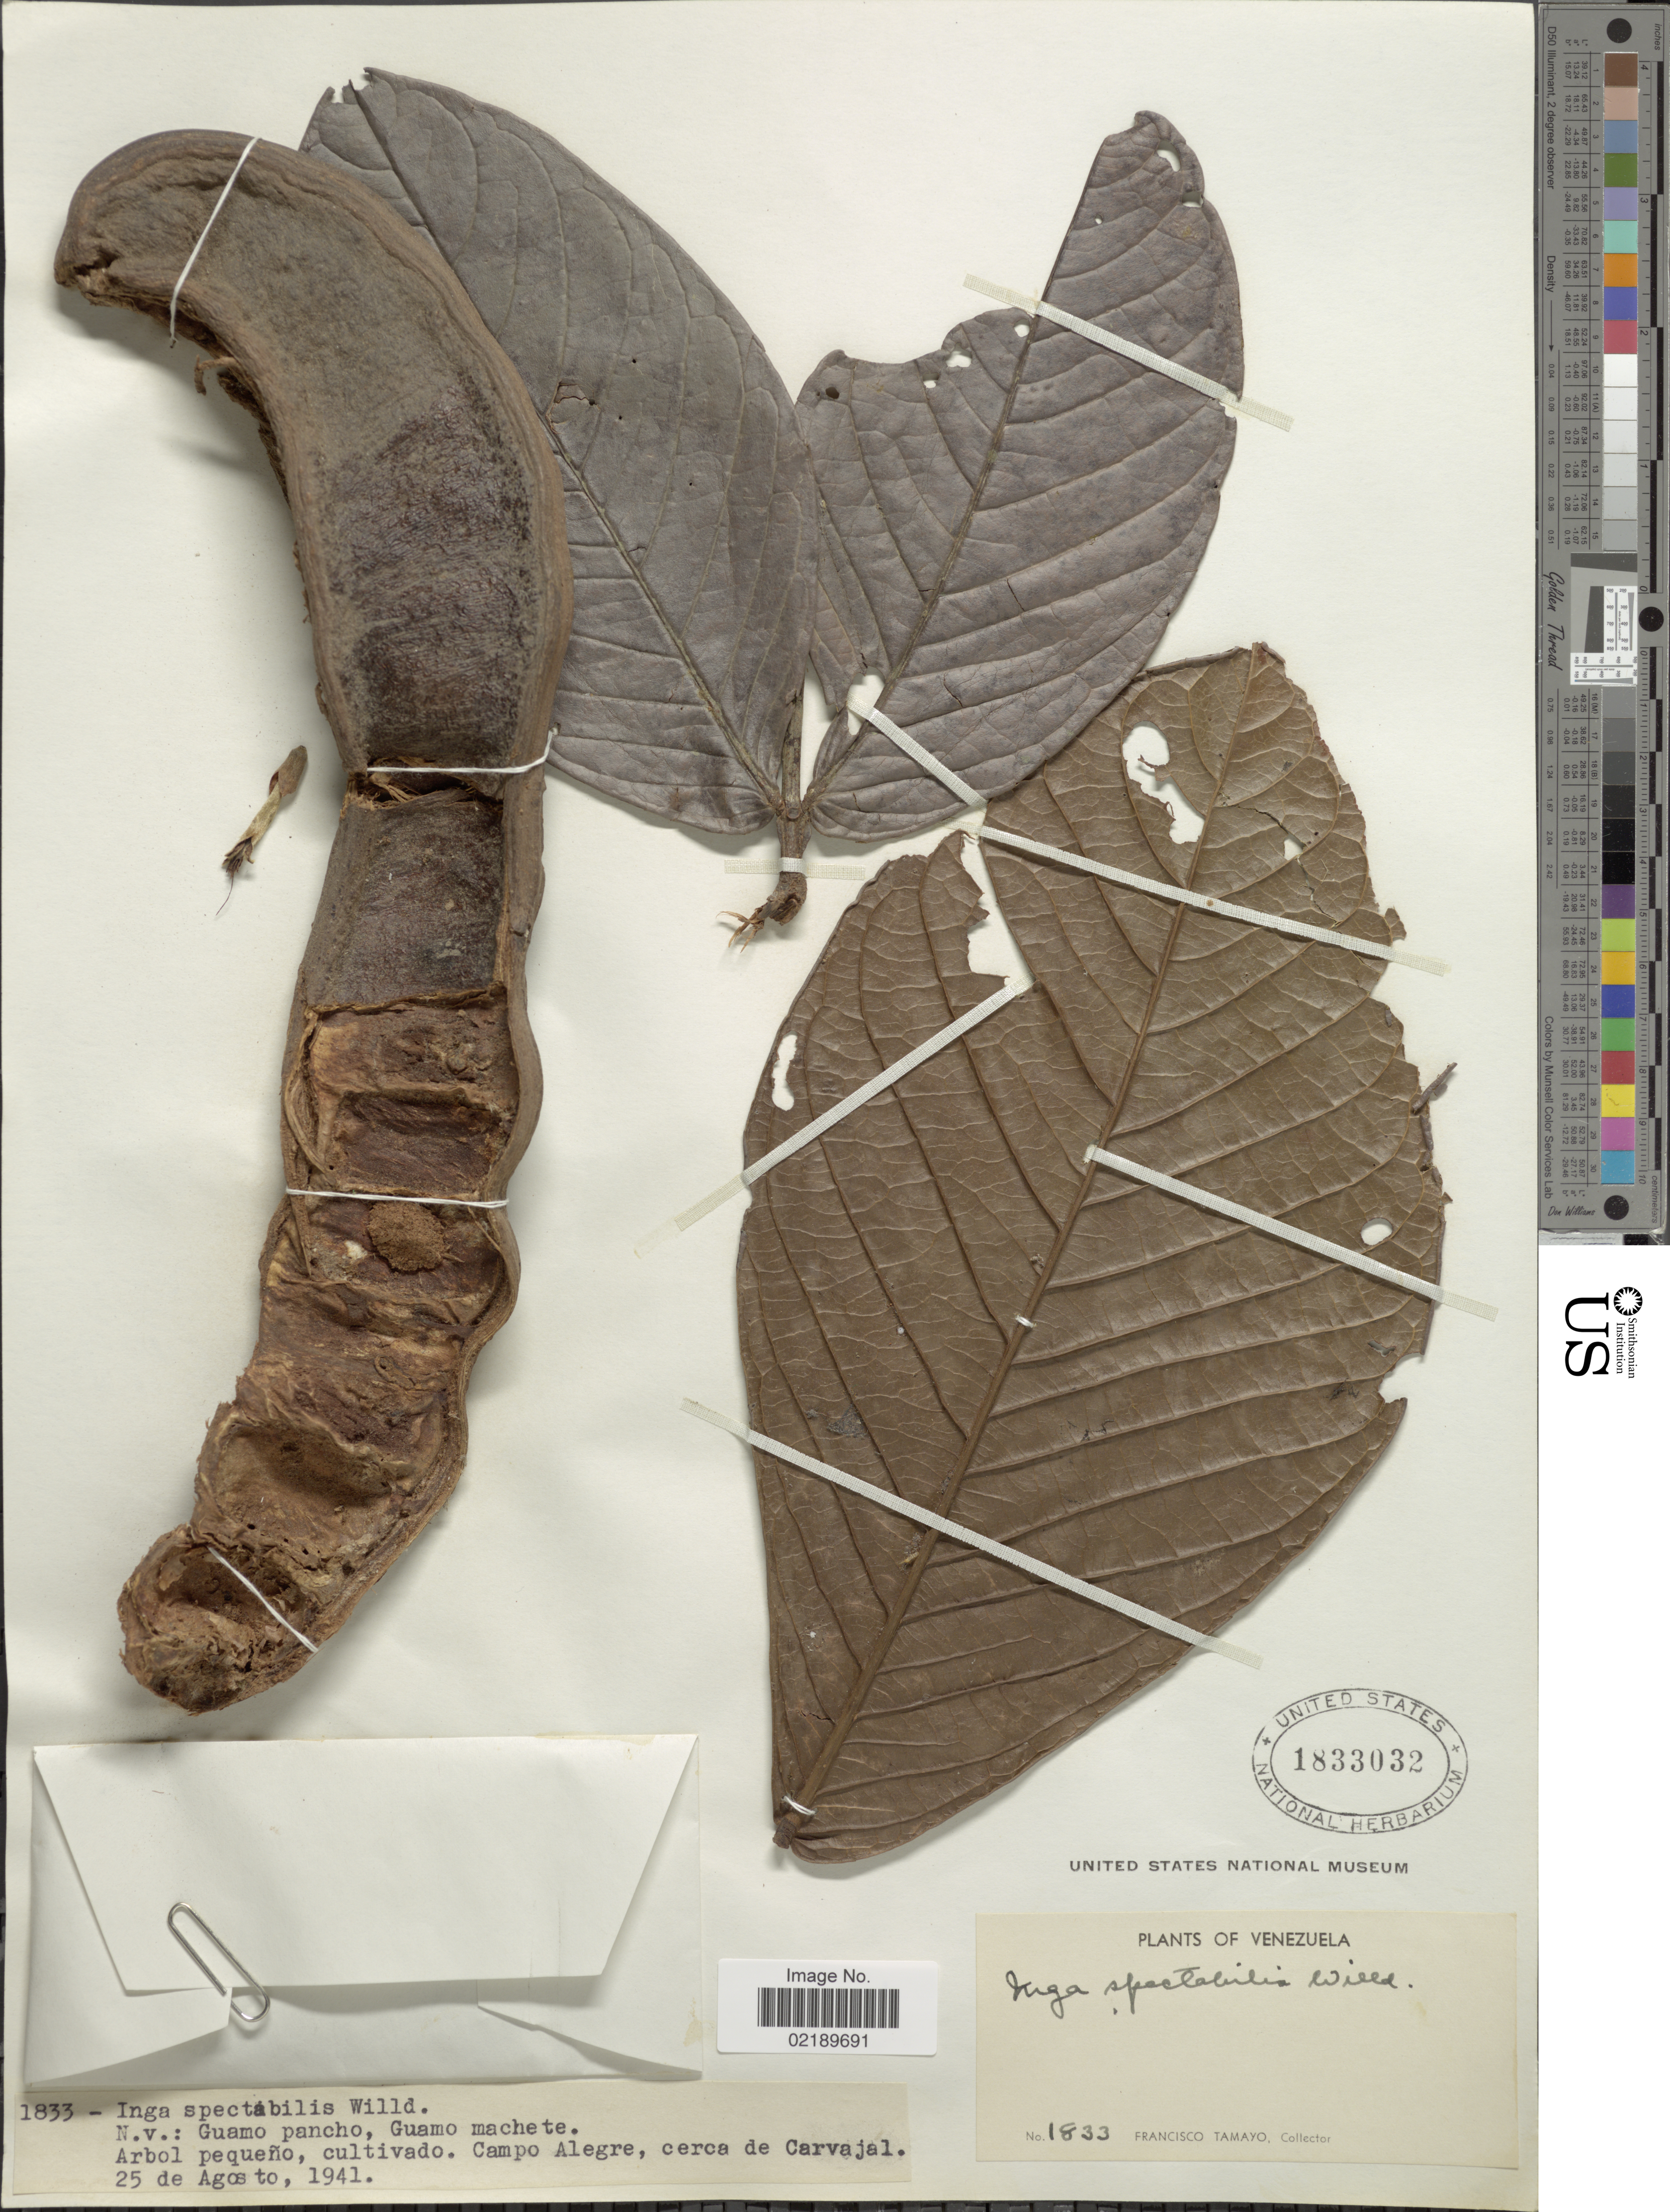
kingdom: Plantae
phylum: Tracheophyta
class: Magnoliopsida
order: Fabales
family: Fabaceae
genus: Inga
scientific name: Inga spectabilis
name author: (Vahl) Willd.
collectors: F. Tamayo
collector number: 1833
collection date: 1941-08-25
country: Venezuela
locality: Campo Alegre, cerca de Carvajal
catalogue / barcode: US 1833032